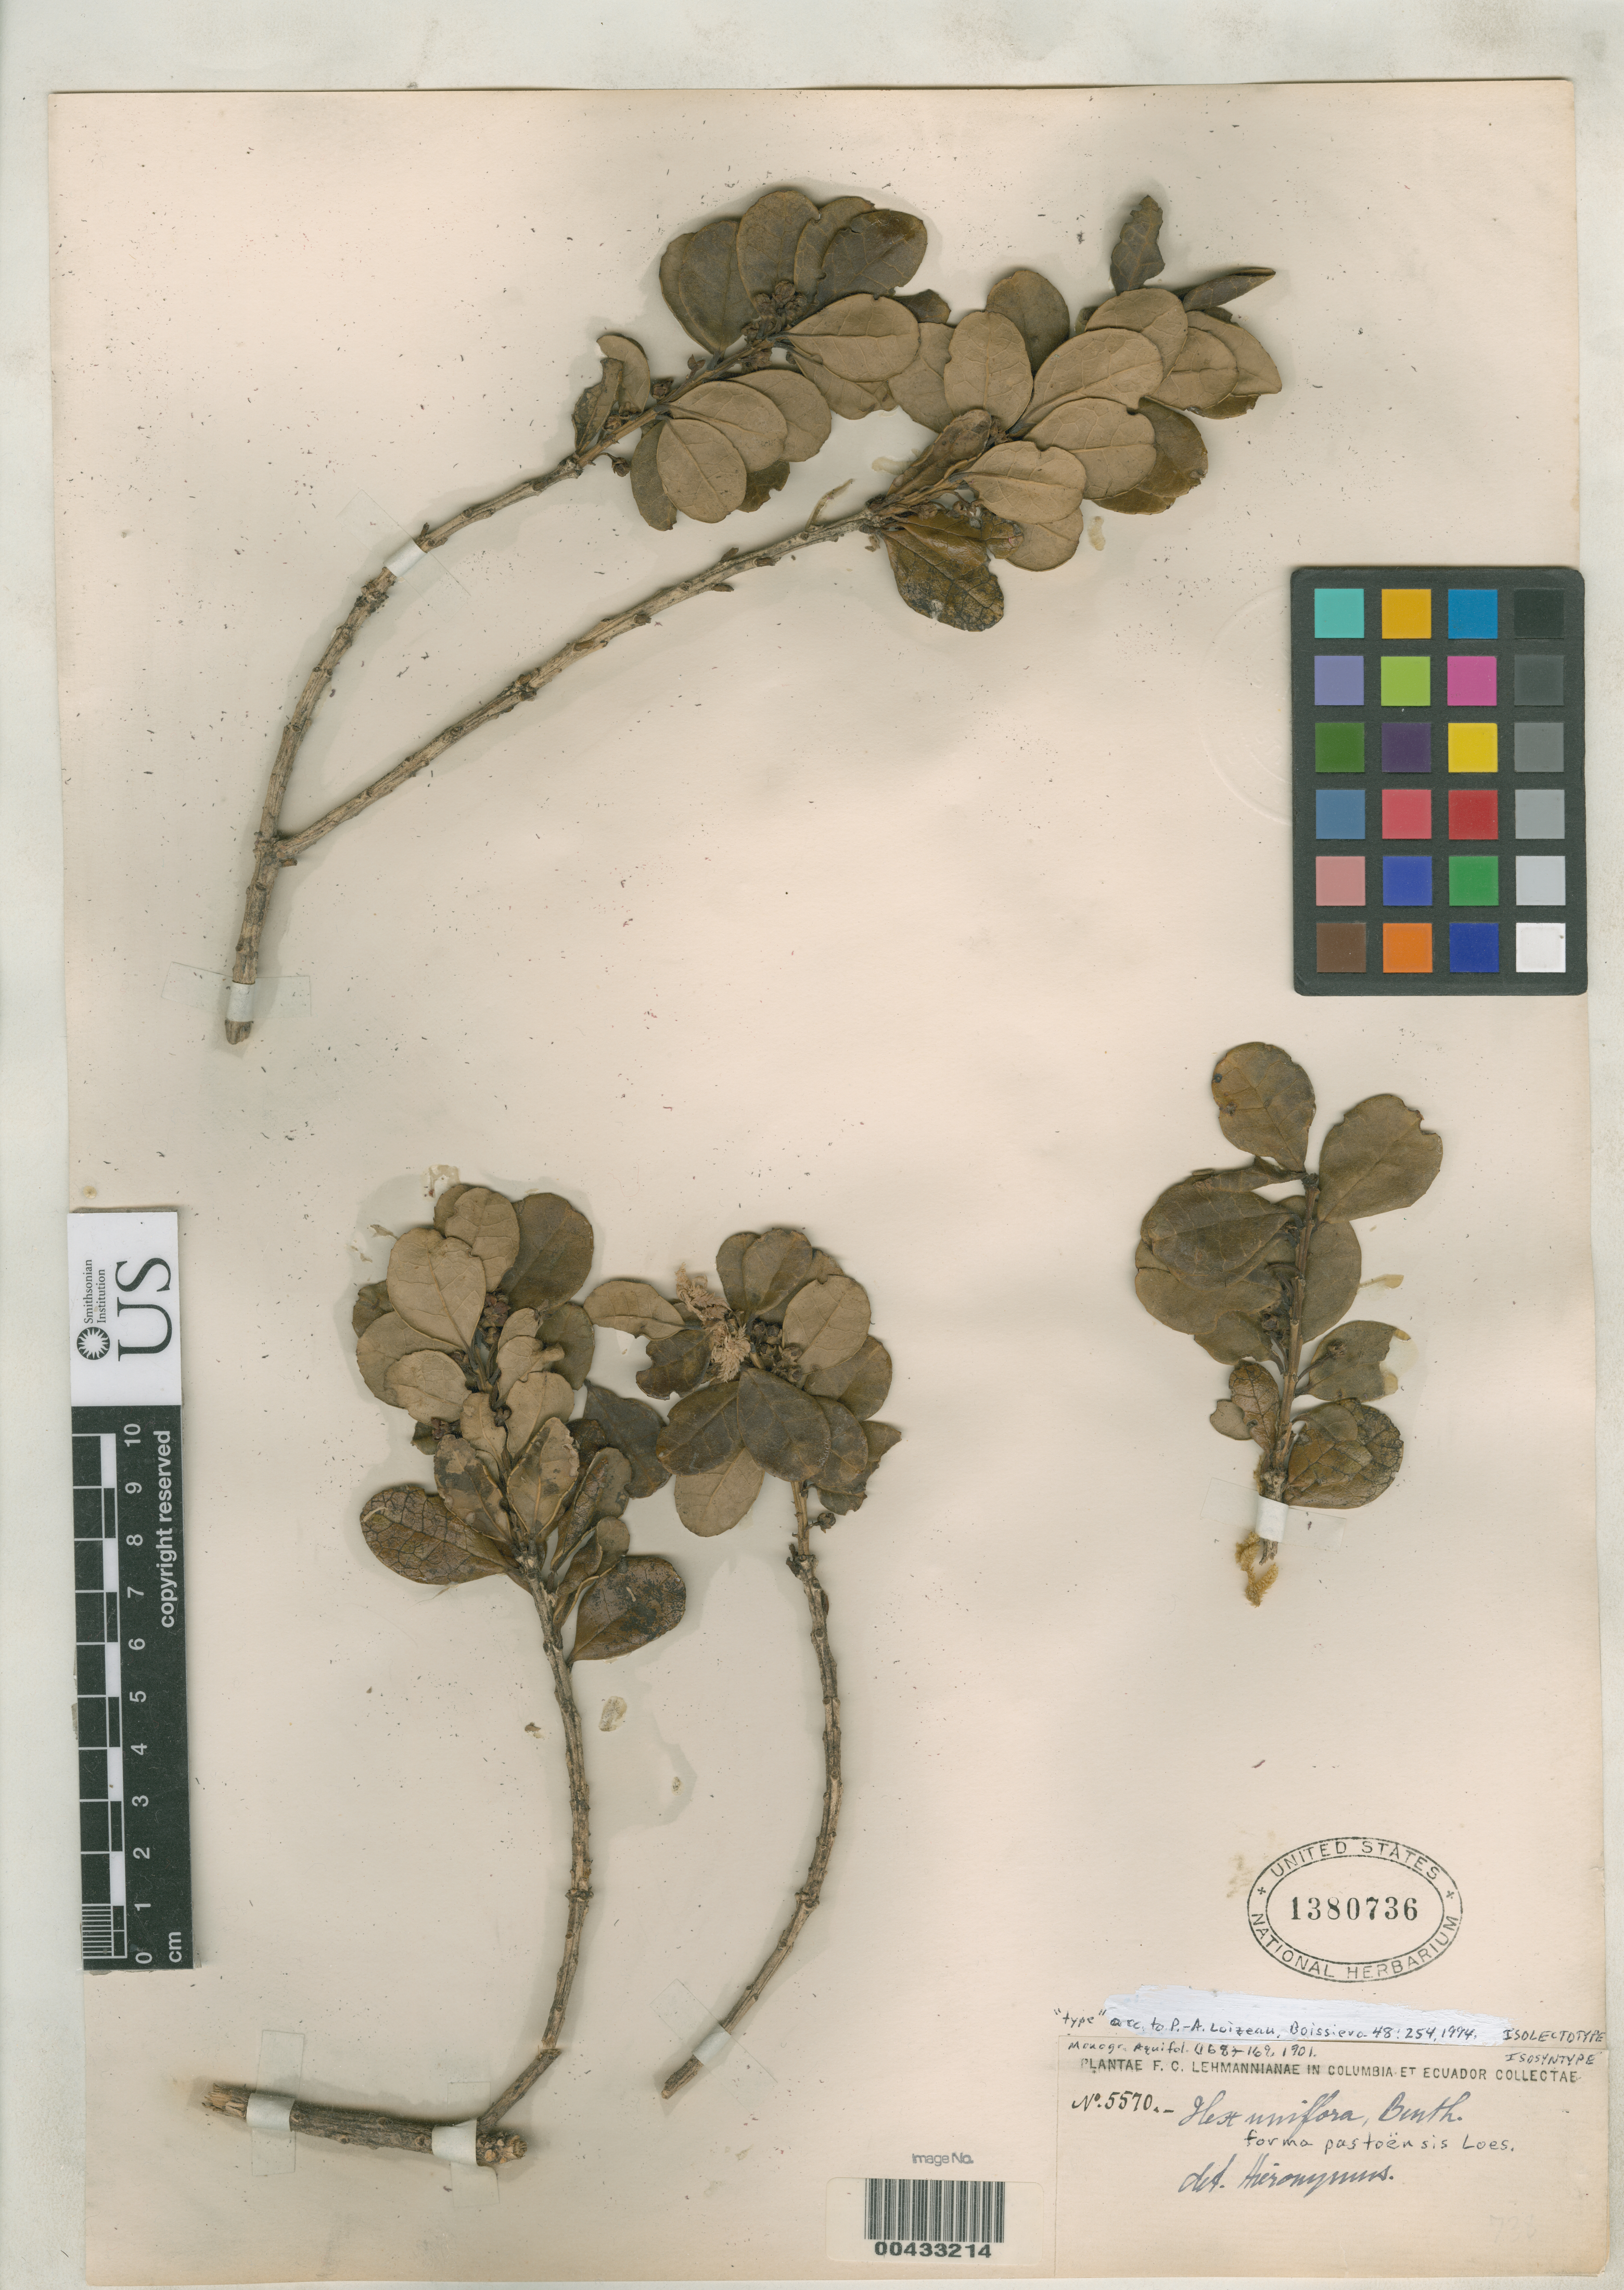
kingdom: Plantae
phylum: Tracheophyta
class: Magnoliopsida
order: Aquifoliales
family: Aquifoliaceae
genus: Ilex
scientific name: Ilex uniflora f. pastoensis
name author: Loes.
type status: Isolectotype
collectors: F. C. Lehmann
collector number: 5570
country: Colombia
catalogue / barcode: US 1380736